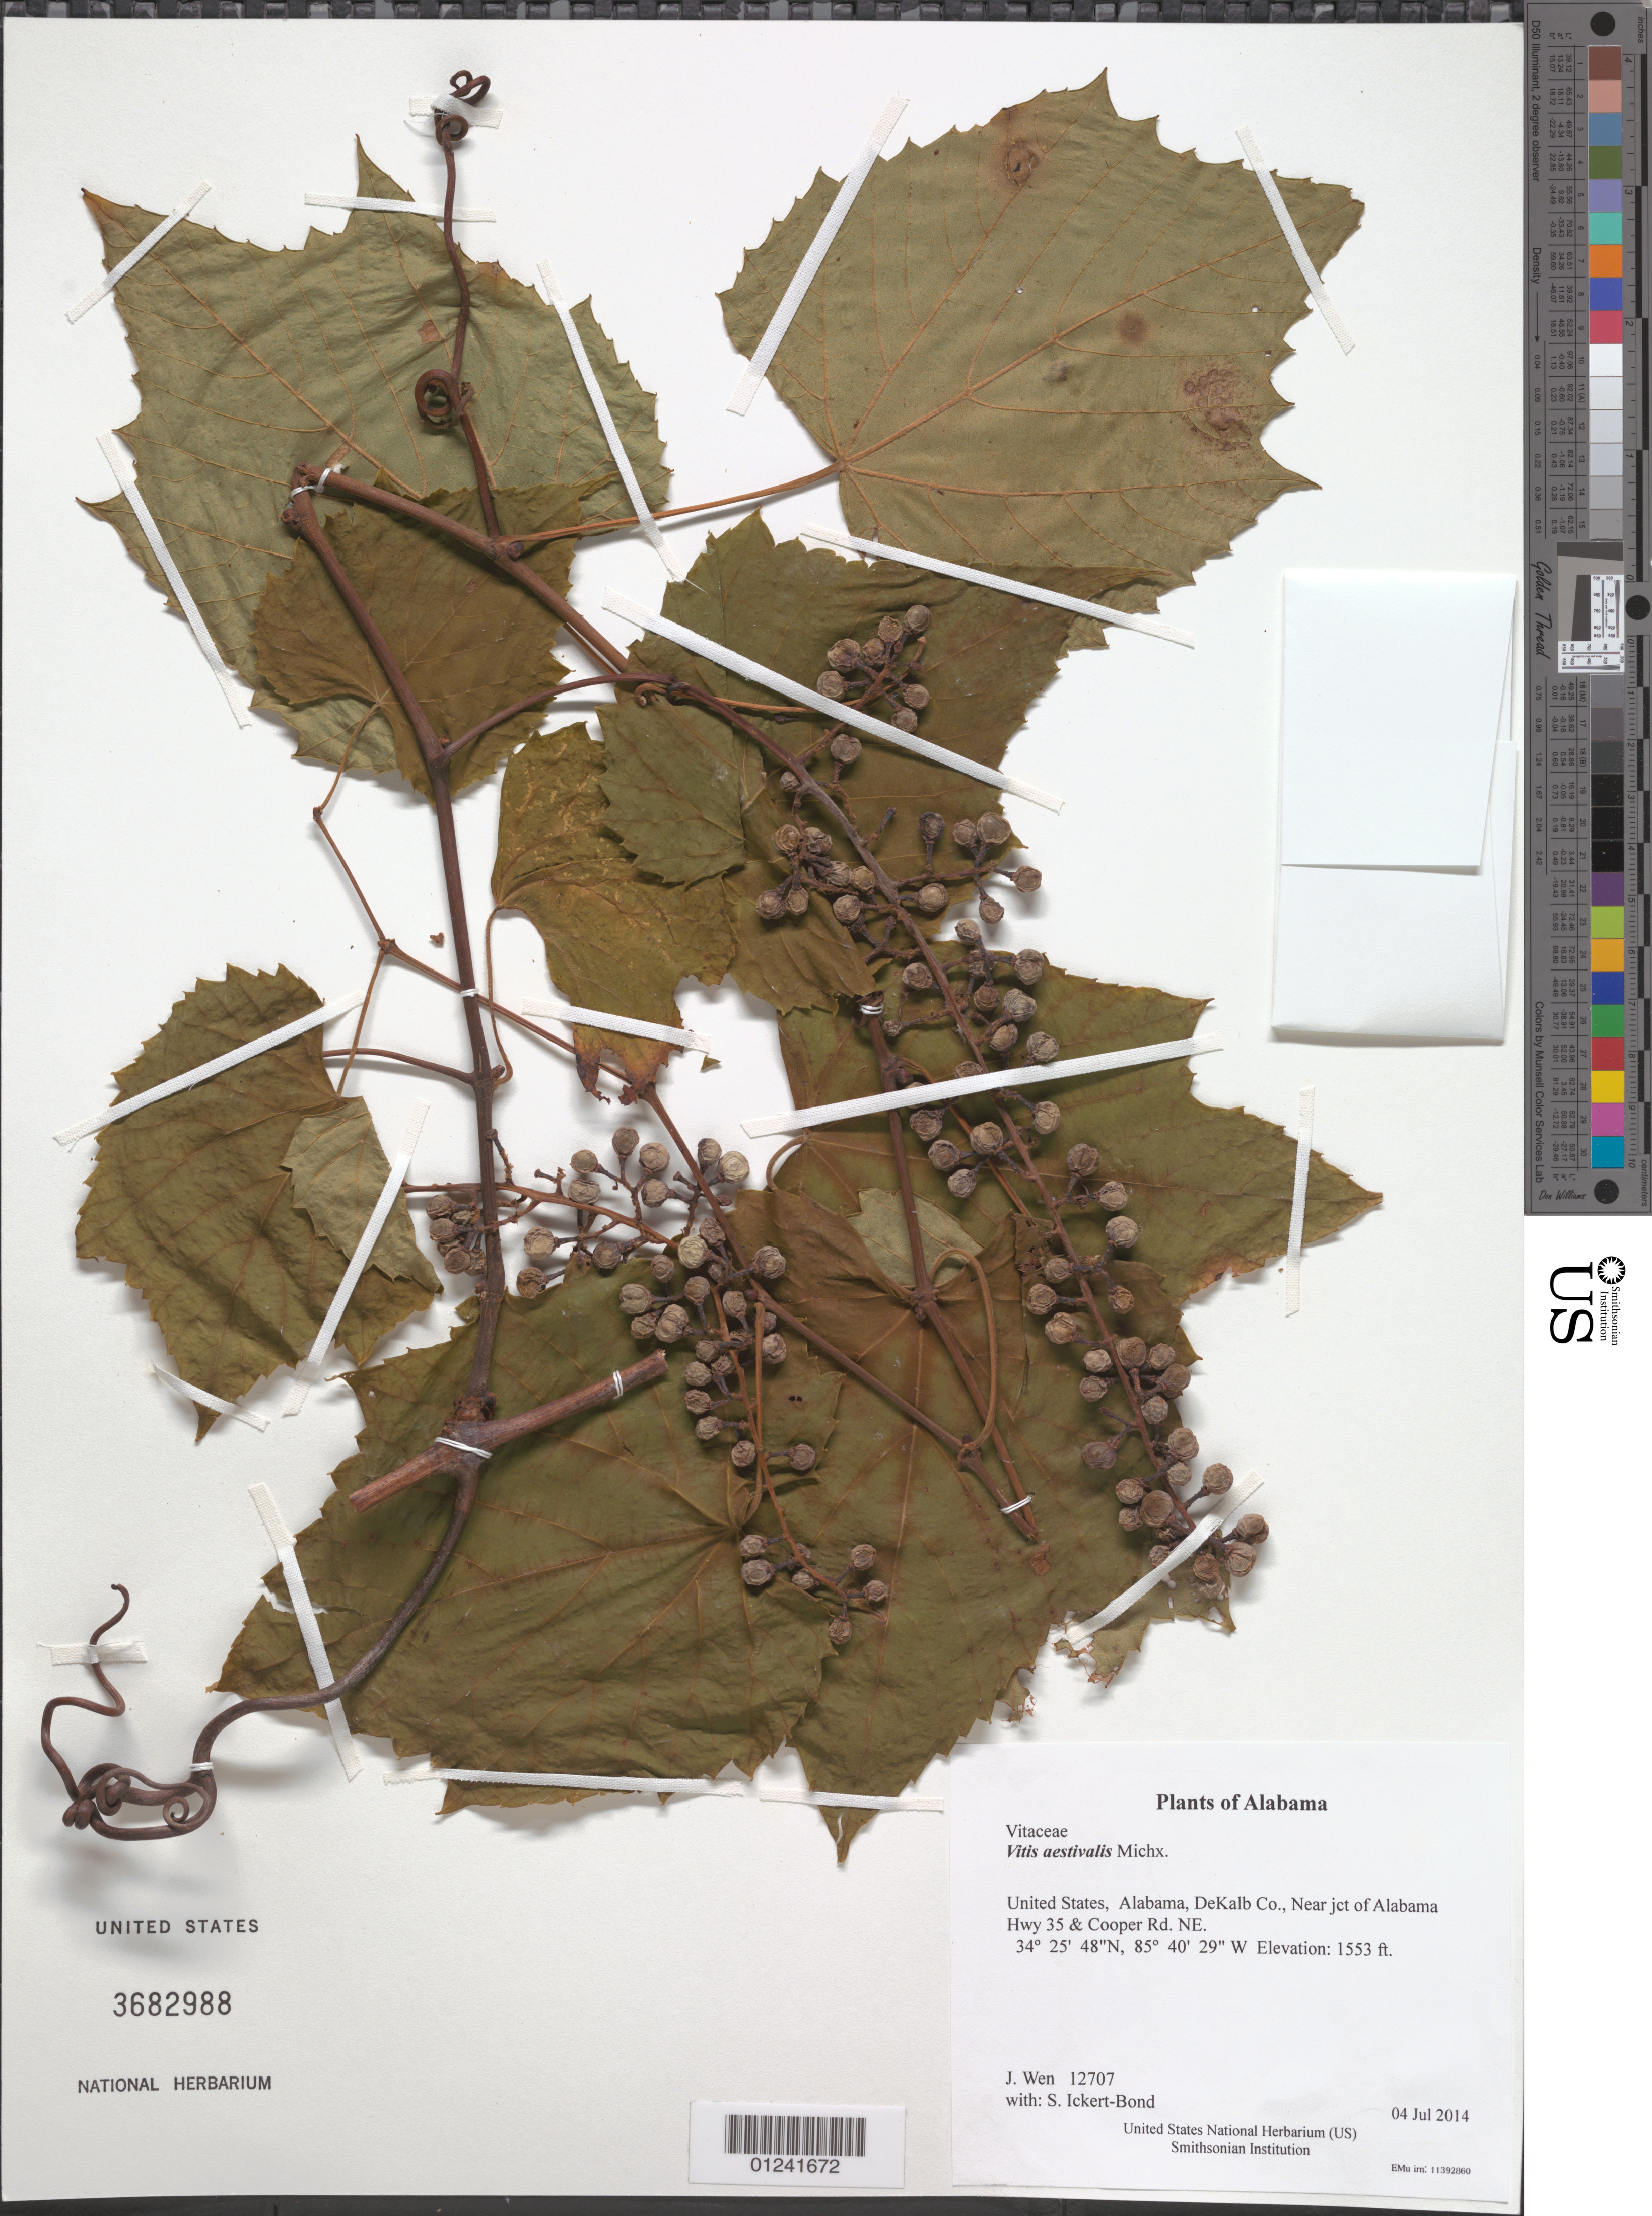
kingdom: Plantae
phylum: Tracheophyta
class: Magnoliopsida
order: Vitales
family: Vitaceae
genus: Vitis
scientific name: Vitis aestivalis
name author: Michx.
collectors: J. Wen & S. Ickert-Bond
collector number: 12707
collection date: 2014-07-04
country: United States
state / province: Alabama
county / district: DeKalb Co.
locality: Near jct of Alabama Hwy 35 & Cooper Rd. NE.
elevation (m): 473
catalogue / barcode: US 3682988